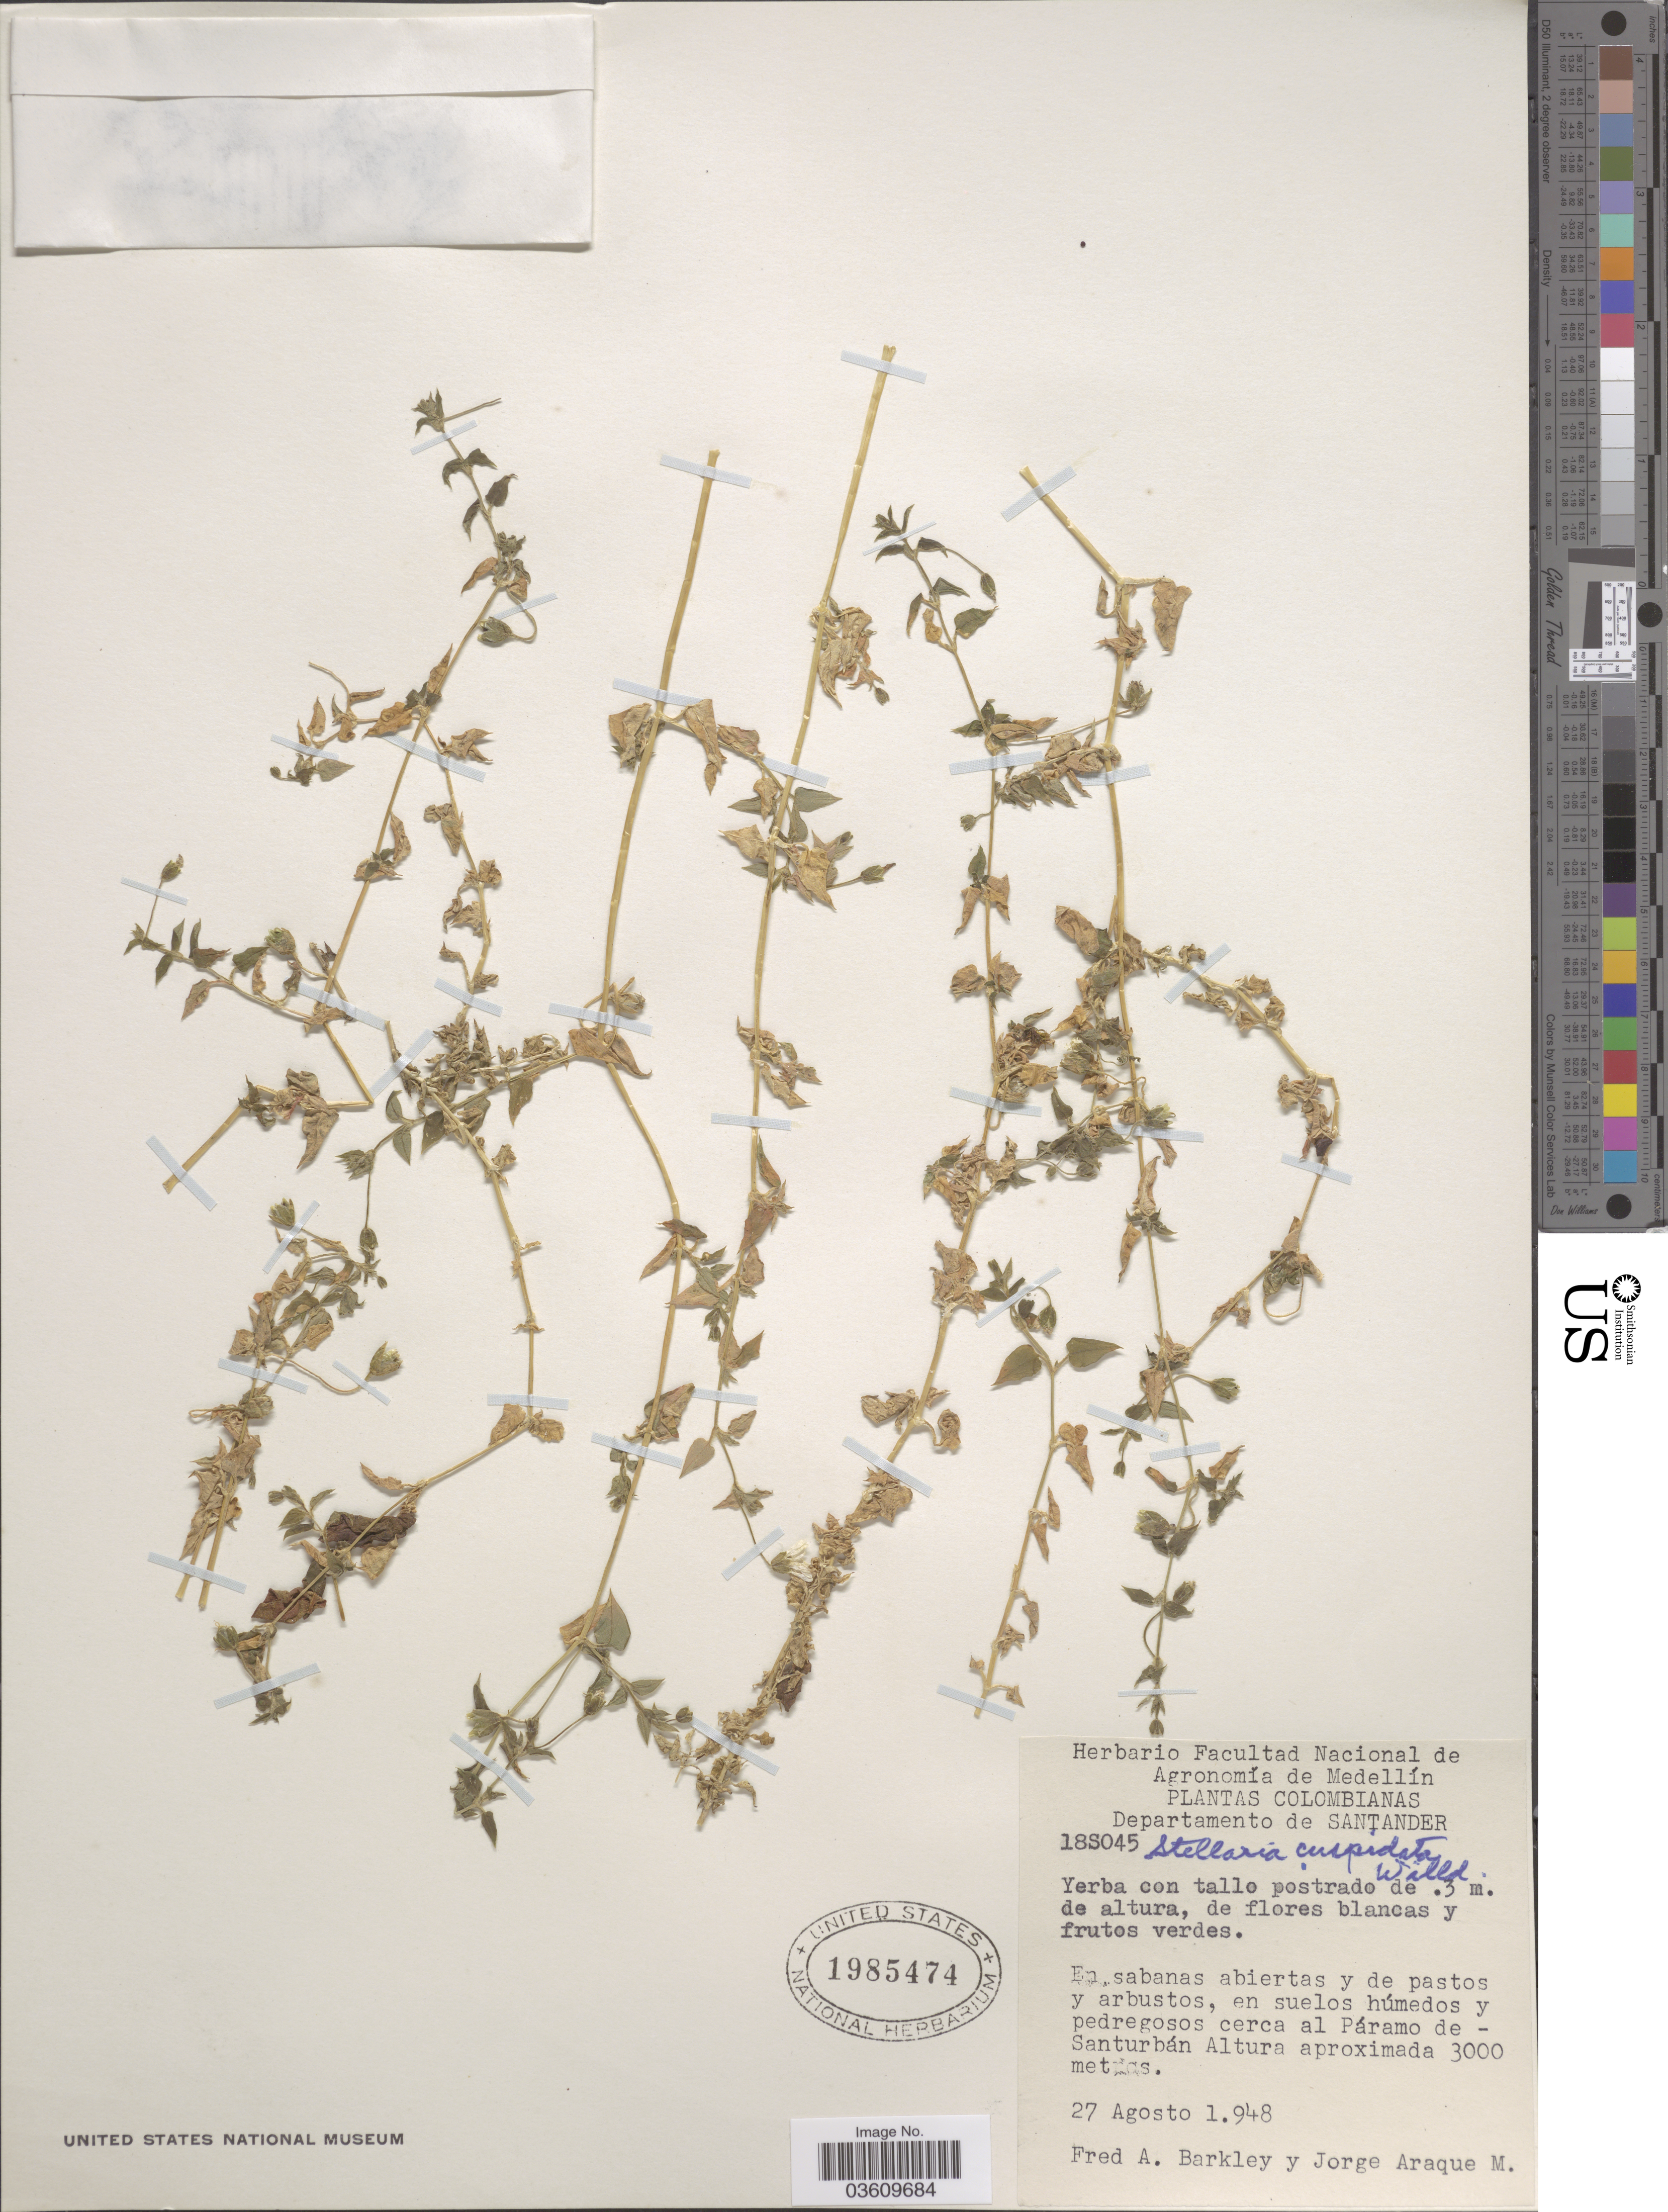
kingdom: Plantae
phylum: Tracheophyta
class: Magnoliopsida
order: Caryophyllales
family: Caryophyllaceae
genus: Stellaria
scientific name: Stellaria cuspidata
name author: Willd. ex Schltdl.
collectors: F. A. Barkley & J. Araque Molina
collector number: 18S045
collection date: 1948-08-27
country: Colombia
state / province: Santander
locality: Departamento de Santander. En suelos húmedos y pedregosos cerca al Páramo de - Santurbán.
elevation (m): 3000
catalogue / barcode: US 1985474